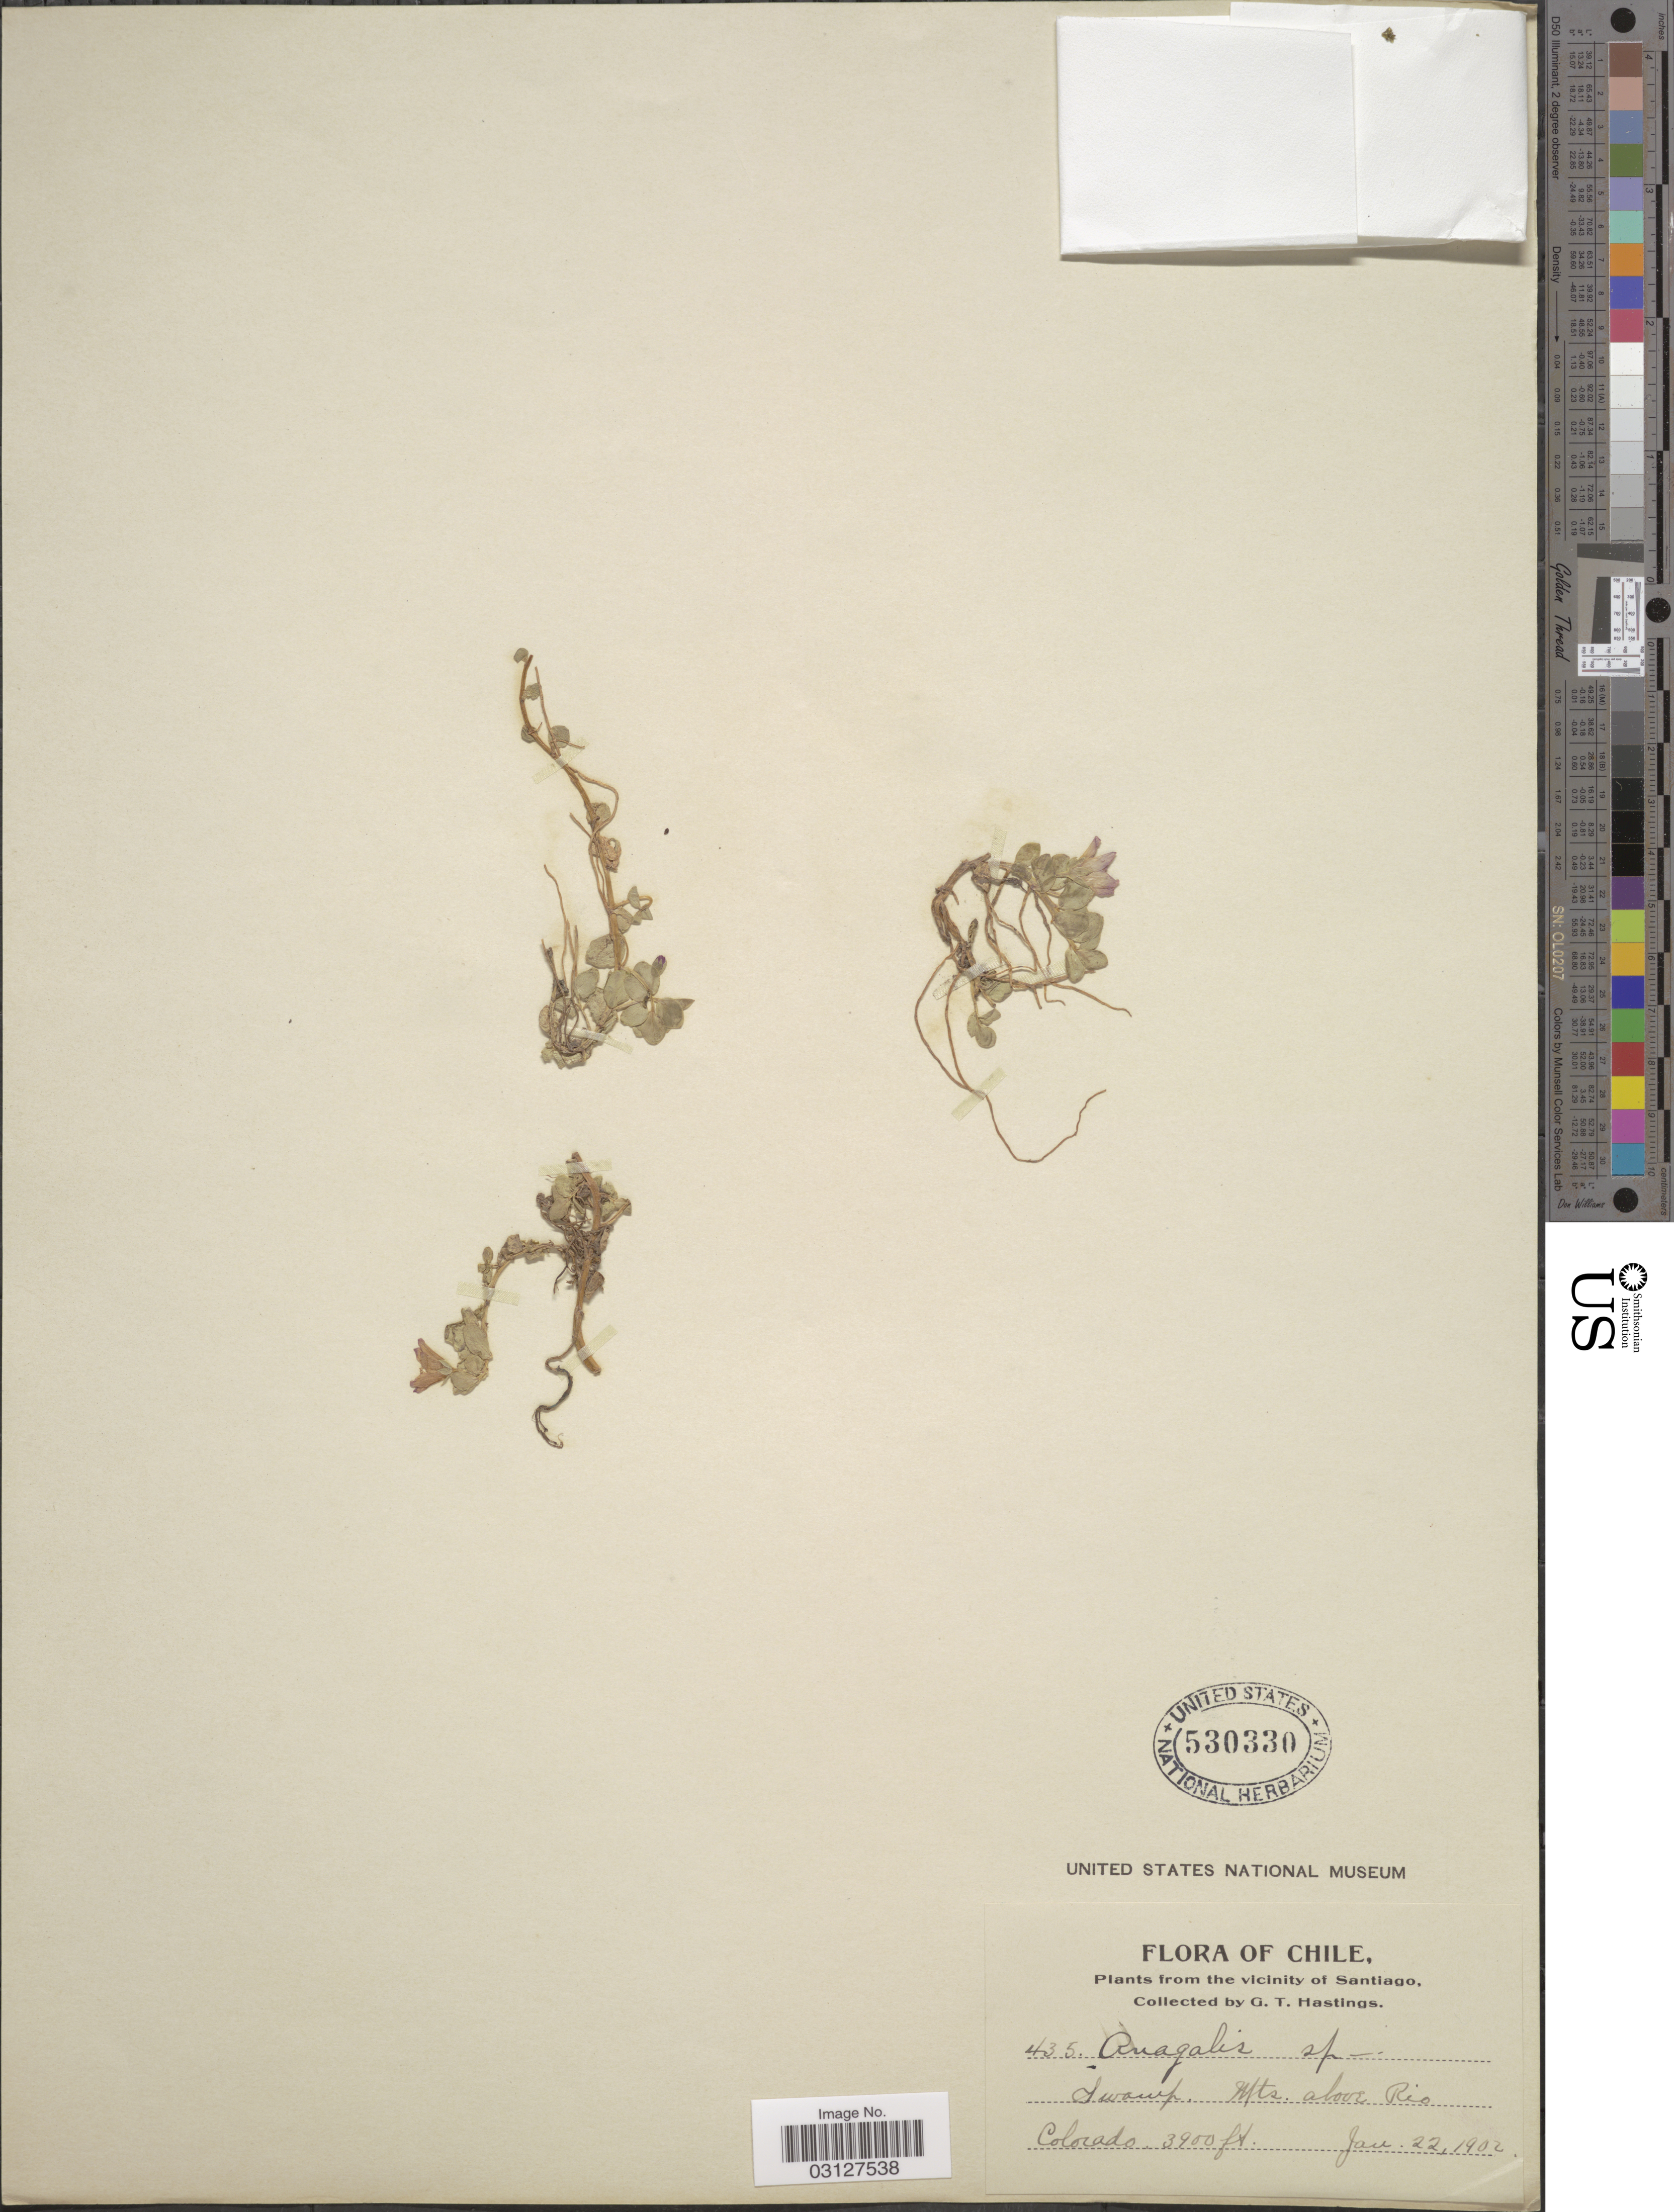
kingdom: Plantae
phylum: Tracheophyta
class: Magnoliopsida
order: Ericales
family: Primulaceae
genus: Anagallis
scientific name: Anagallis alternifolia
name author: Cav.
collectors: G. Hastings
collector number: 435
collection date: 1902-01-22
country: Chile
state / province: Región Metropolitana (RM)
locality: Vicinity of Santiago. Swamp. Mts. above Rio. Colorado.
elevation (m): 1189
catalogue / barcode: US 530330